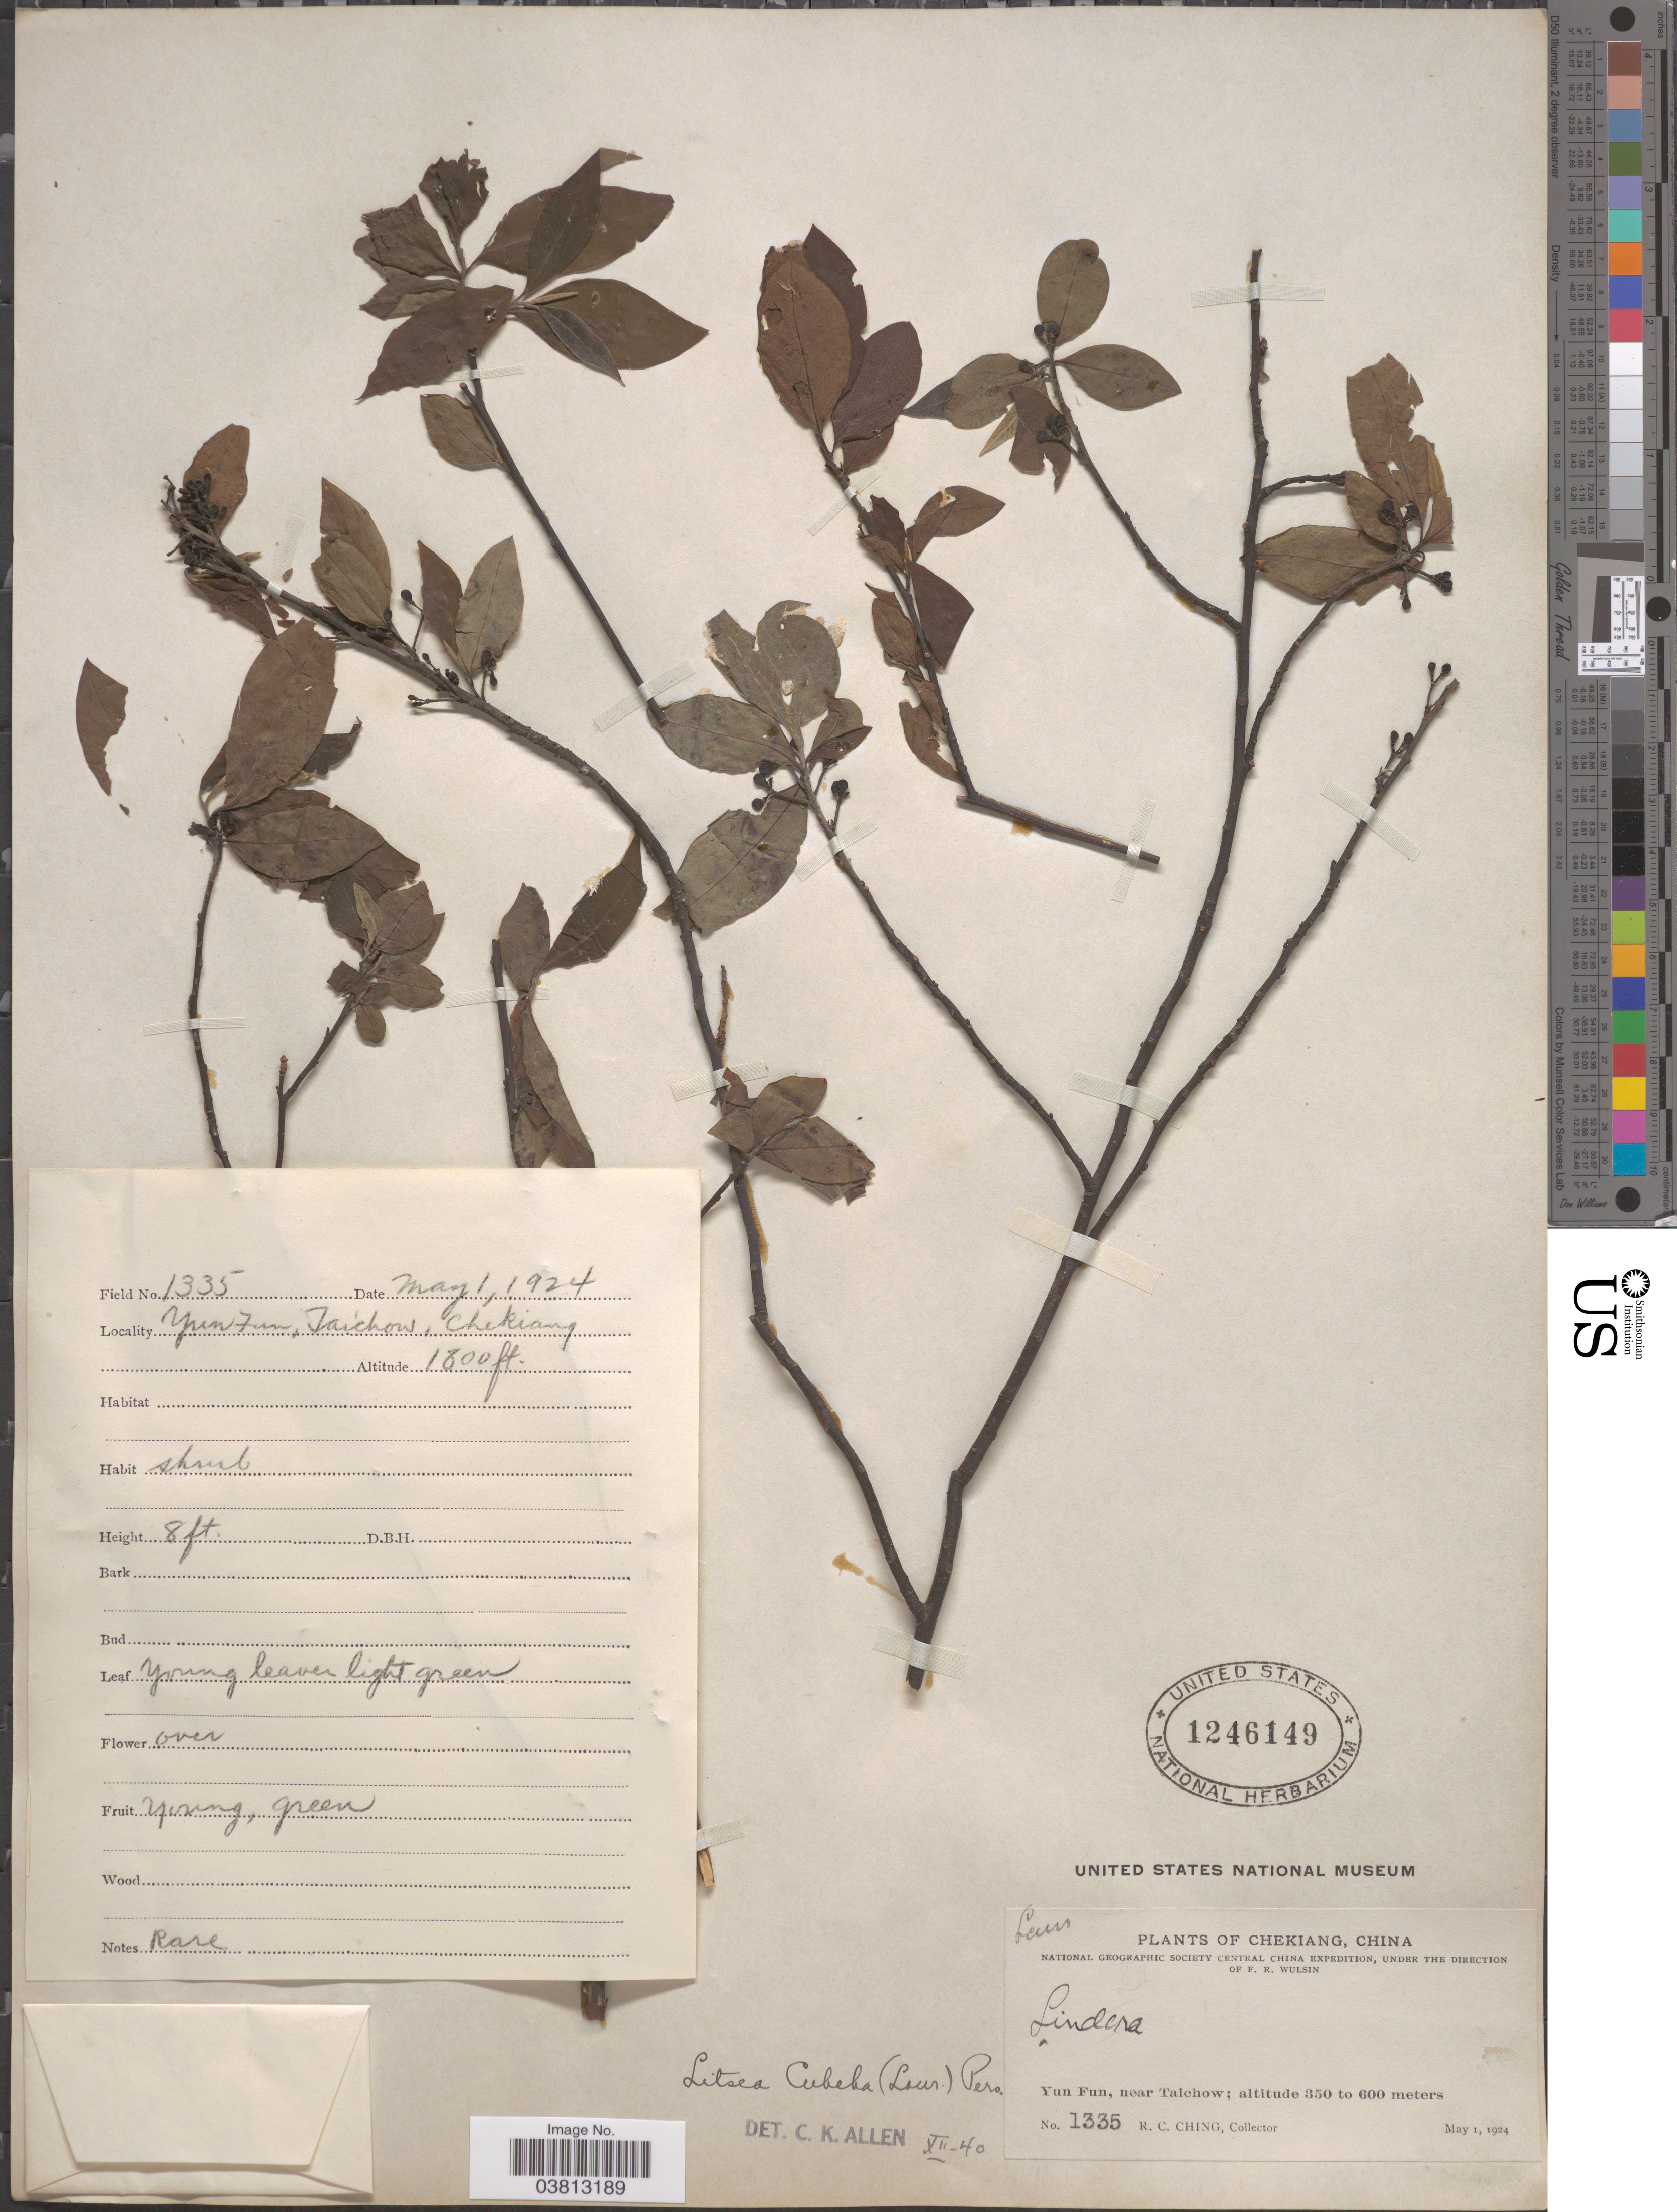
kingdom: Plantae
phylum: Tracheophyta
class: Magnoliopsida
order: Laurales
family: Lauraceae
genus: Litsea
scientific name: Litsea cubeba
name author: (Lour.) Pers.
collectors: R. C. Ching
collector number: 1335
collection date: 1924-05-01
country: China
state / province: Zhejiang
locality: Yun Fun, near Taichow, Chekiang.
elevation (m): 549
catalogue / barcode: US 1246149